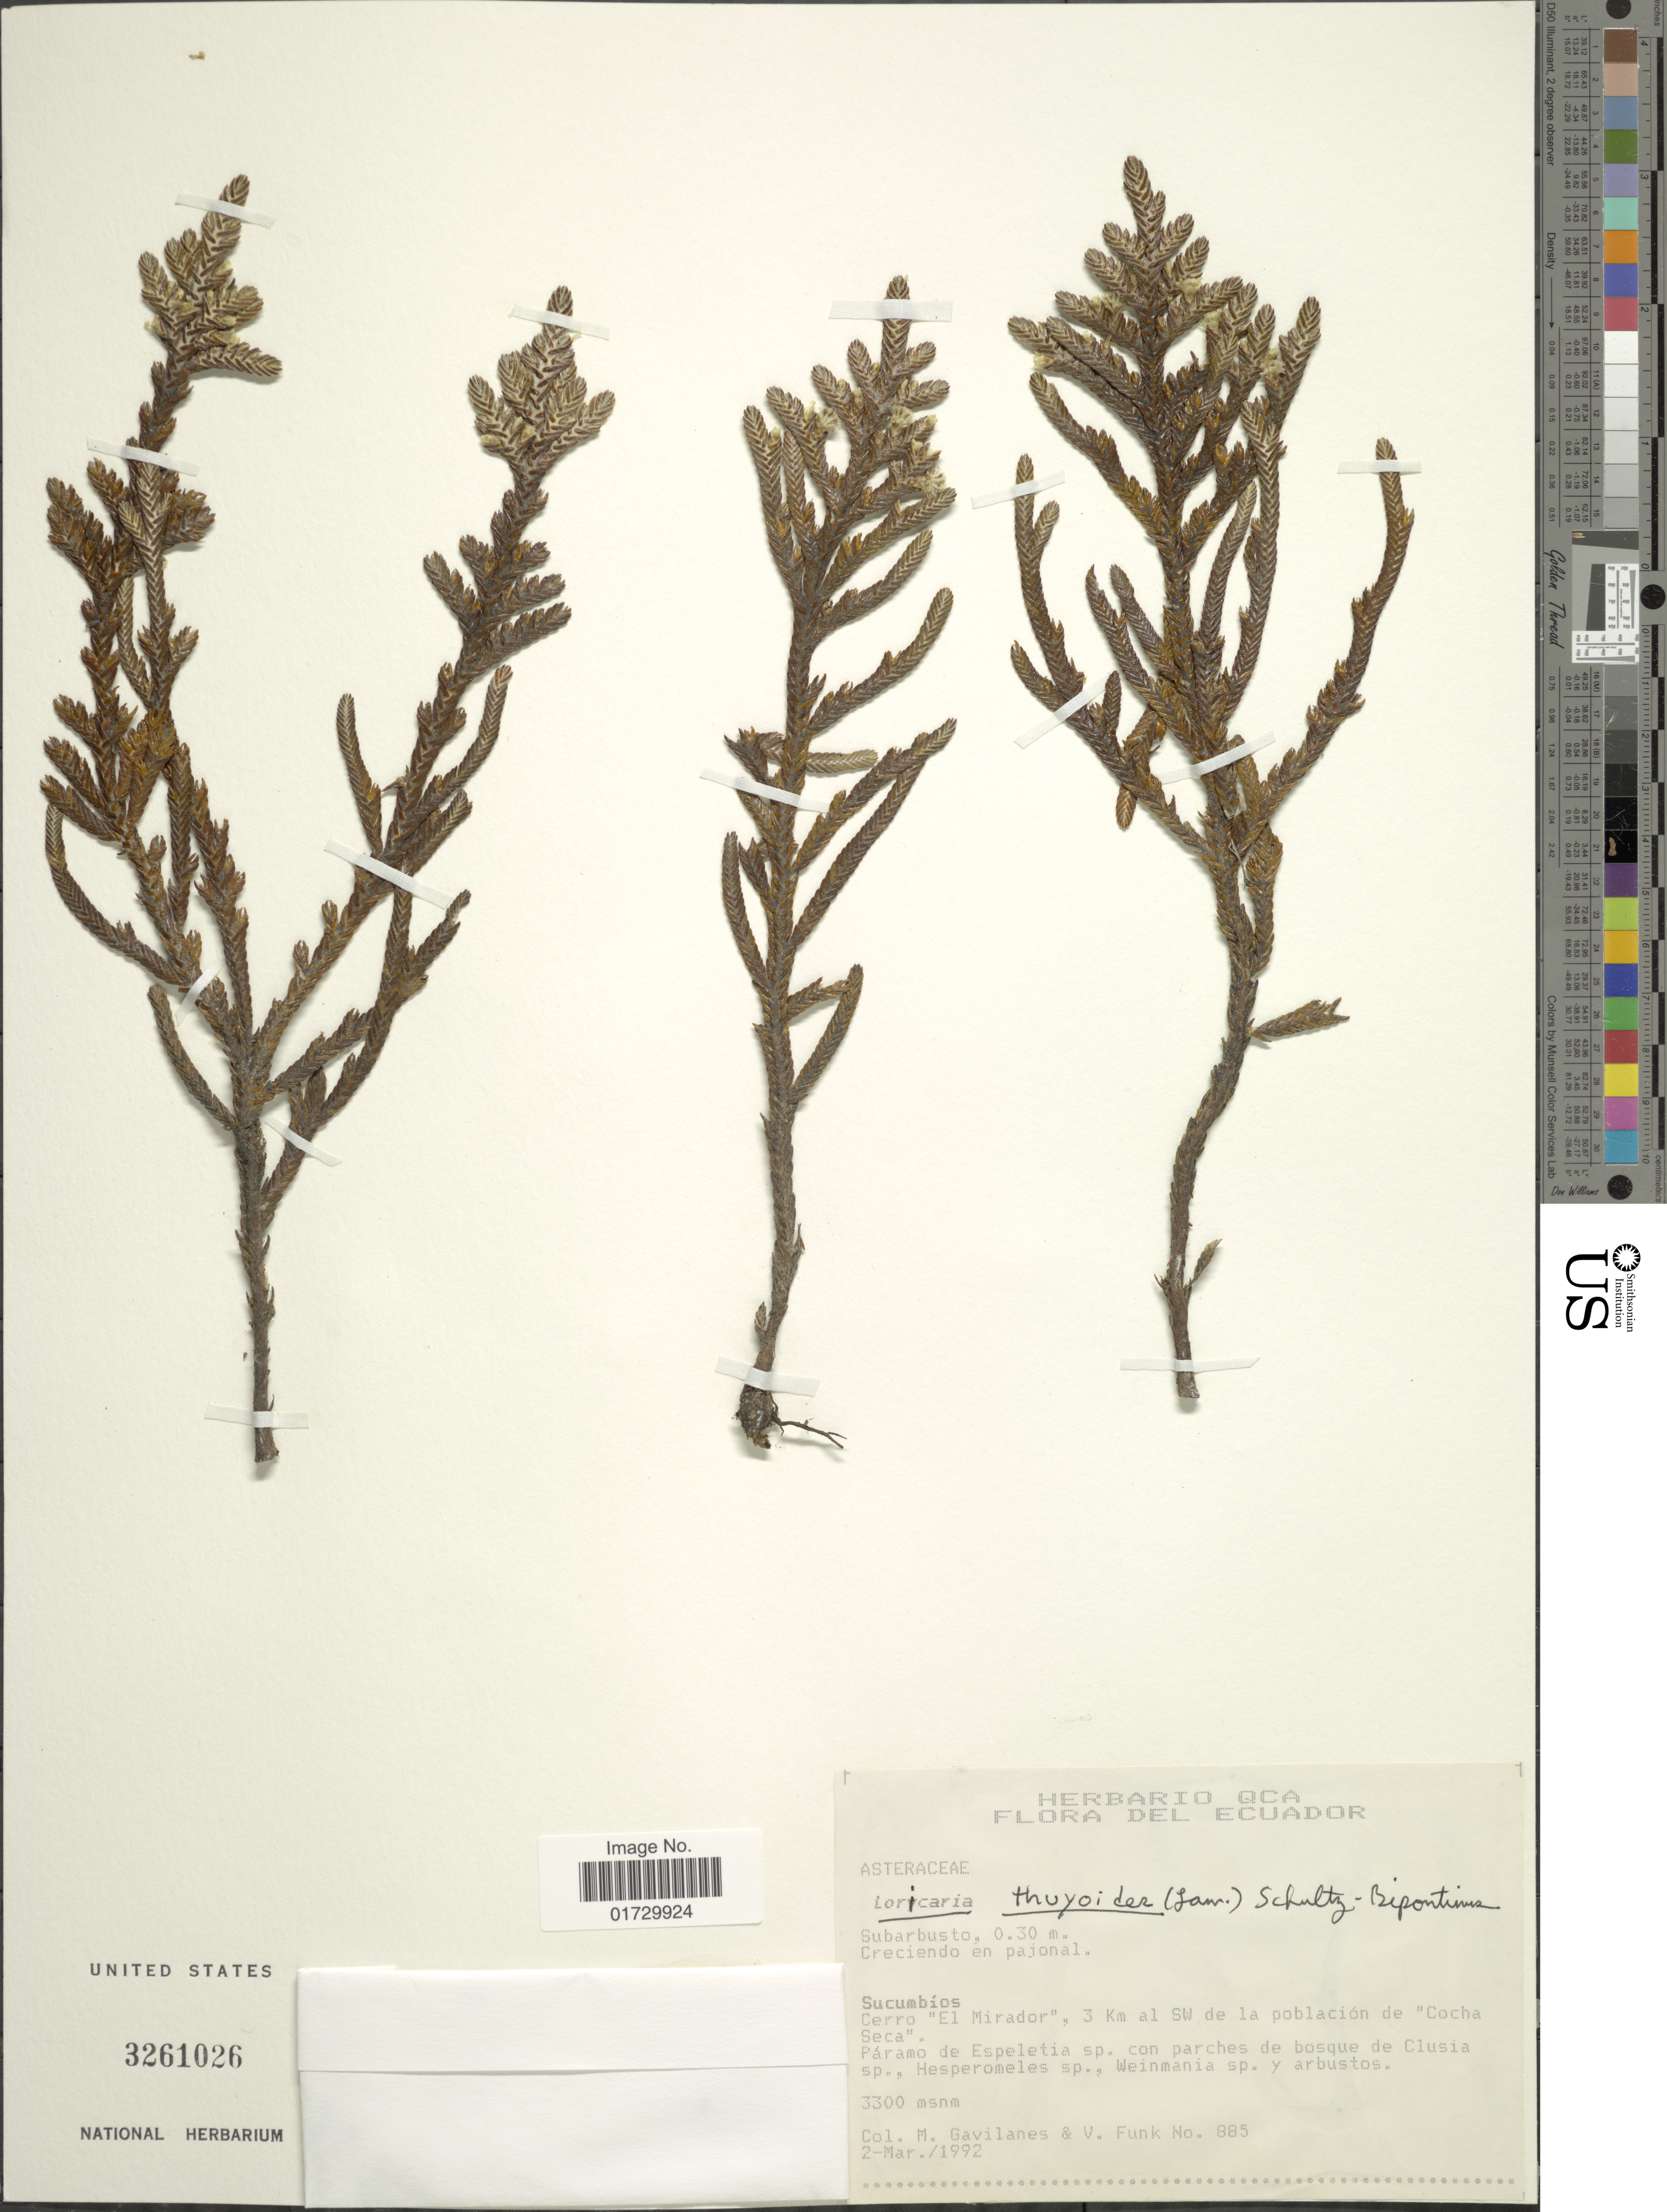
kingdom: Plantae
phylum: Tracheophyta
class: Magnoliopsida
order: Asterales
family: Asteraceae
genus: Loricaria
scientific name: Loricaria thuyoides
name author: (Lam.) Sch. Bip.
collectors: M. Gavilanes & V. Funk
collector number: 885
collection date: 1992-03-02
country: Ecuador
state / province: Sucumbíos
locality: Cerro "El Mirador" , 3 km al SW de la poblacion de "Cocha Seca".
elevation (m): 3300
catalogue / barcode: US 3261026